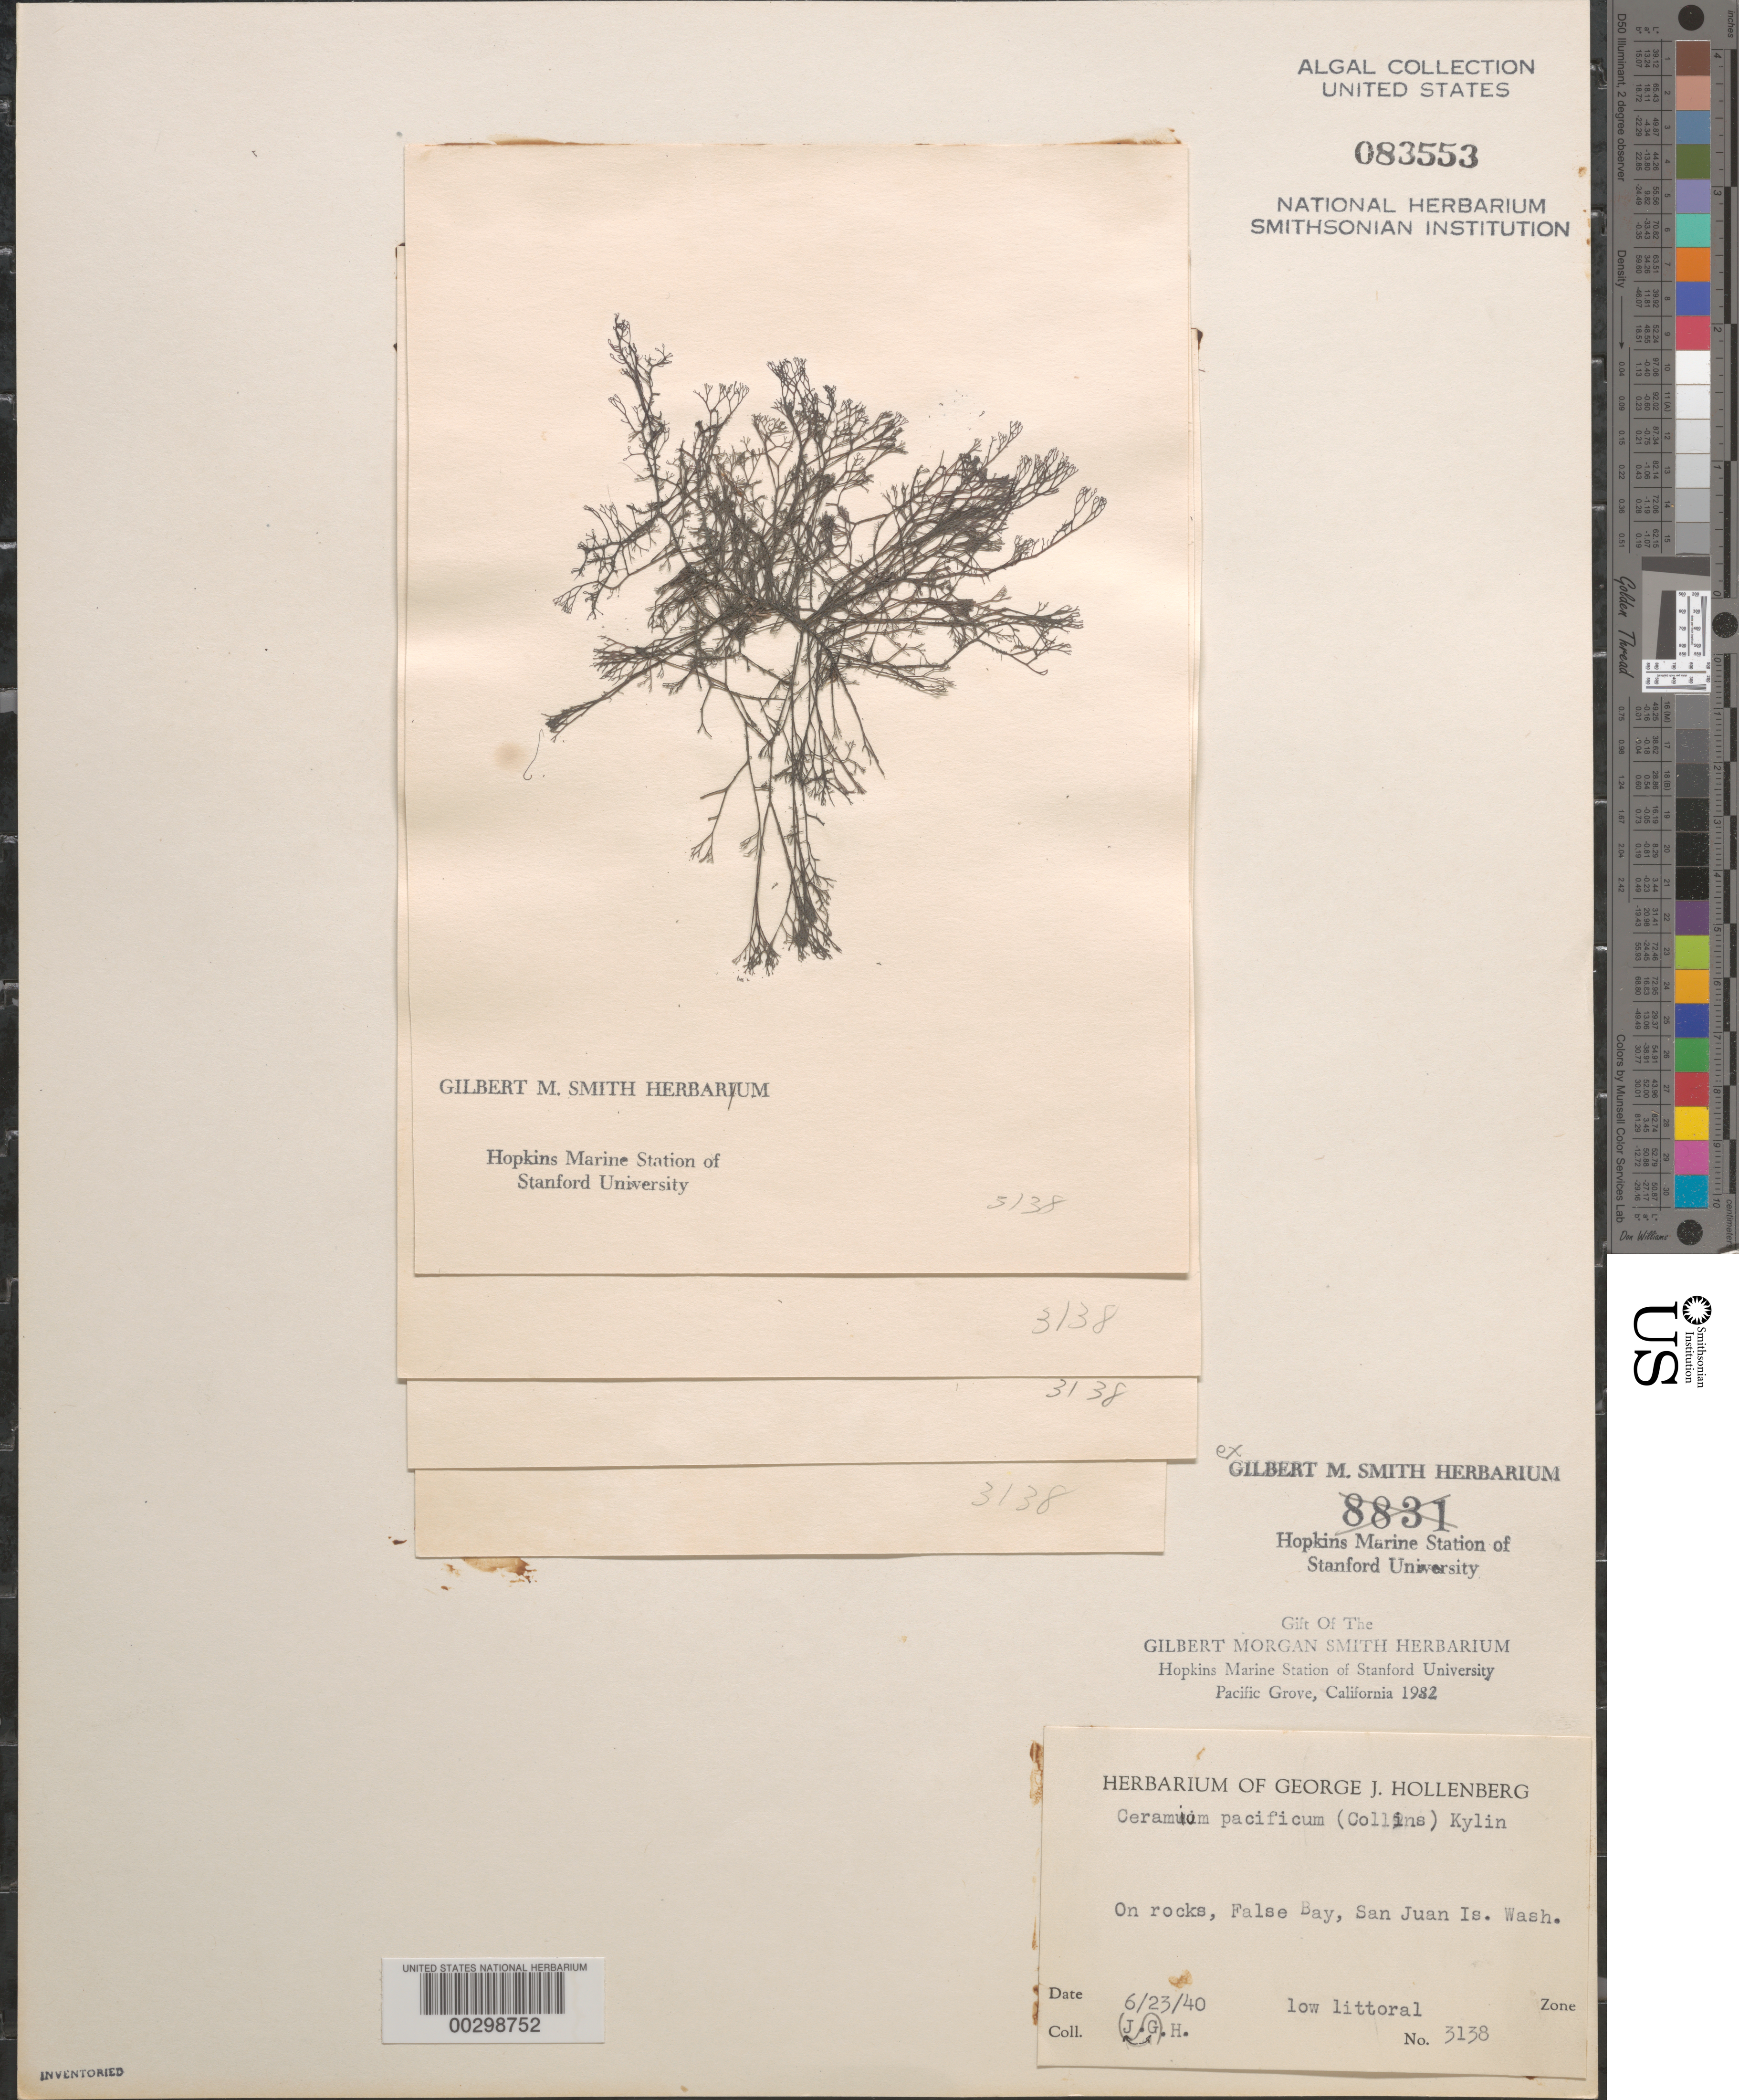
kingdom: Plantae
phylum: Rhodophyta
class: Florideophyceae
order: Ceramiales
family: Ceramiaceae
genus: Ceramium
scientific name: Ceramium pacificum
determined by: Hollenberg, George J.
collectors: G. Hollenberg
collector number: GJH 3138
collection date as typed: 23 Jun 1940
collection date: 1940-06-23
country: United States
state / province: Washington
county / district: San Juan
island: San Juan Island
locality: False Bay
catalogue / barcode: US 83553